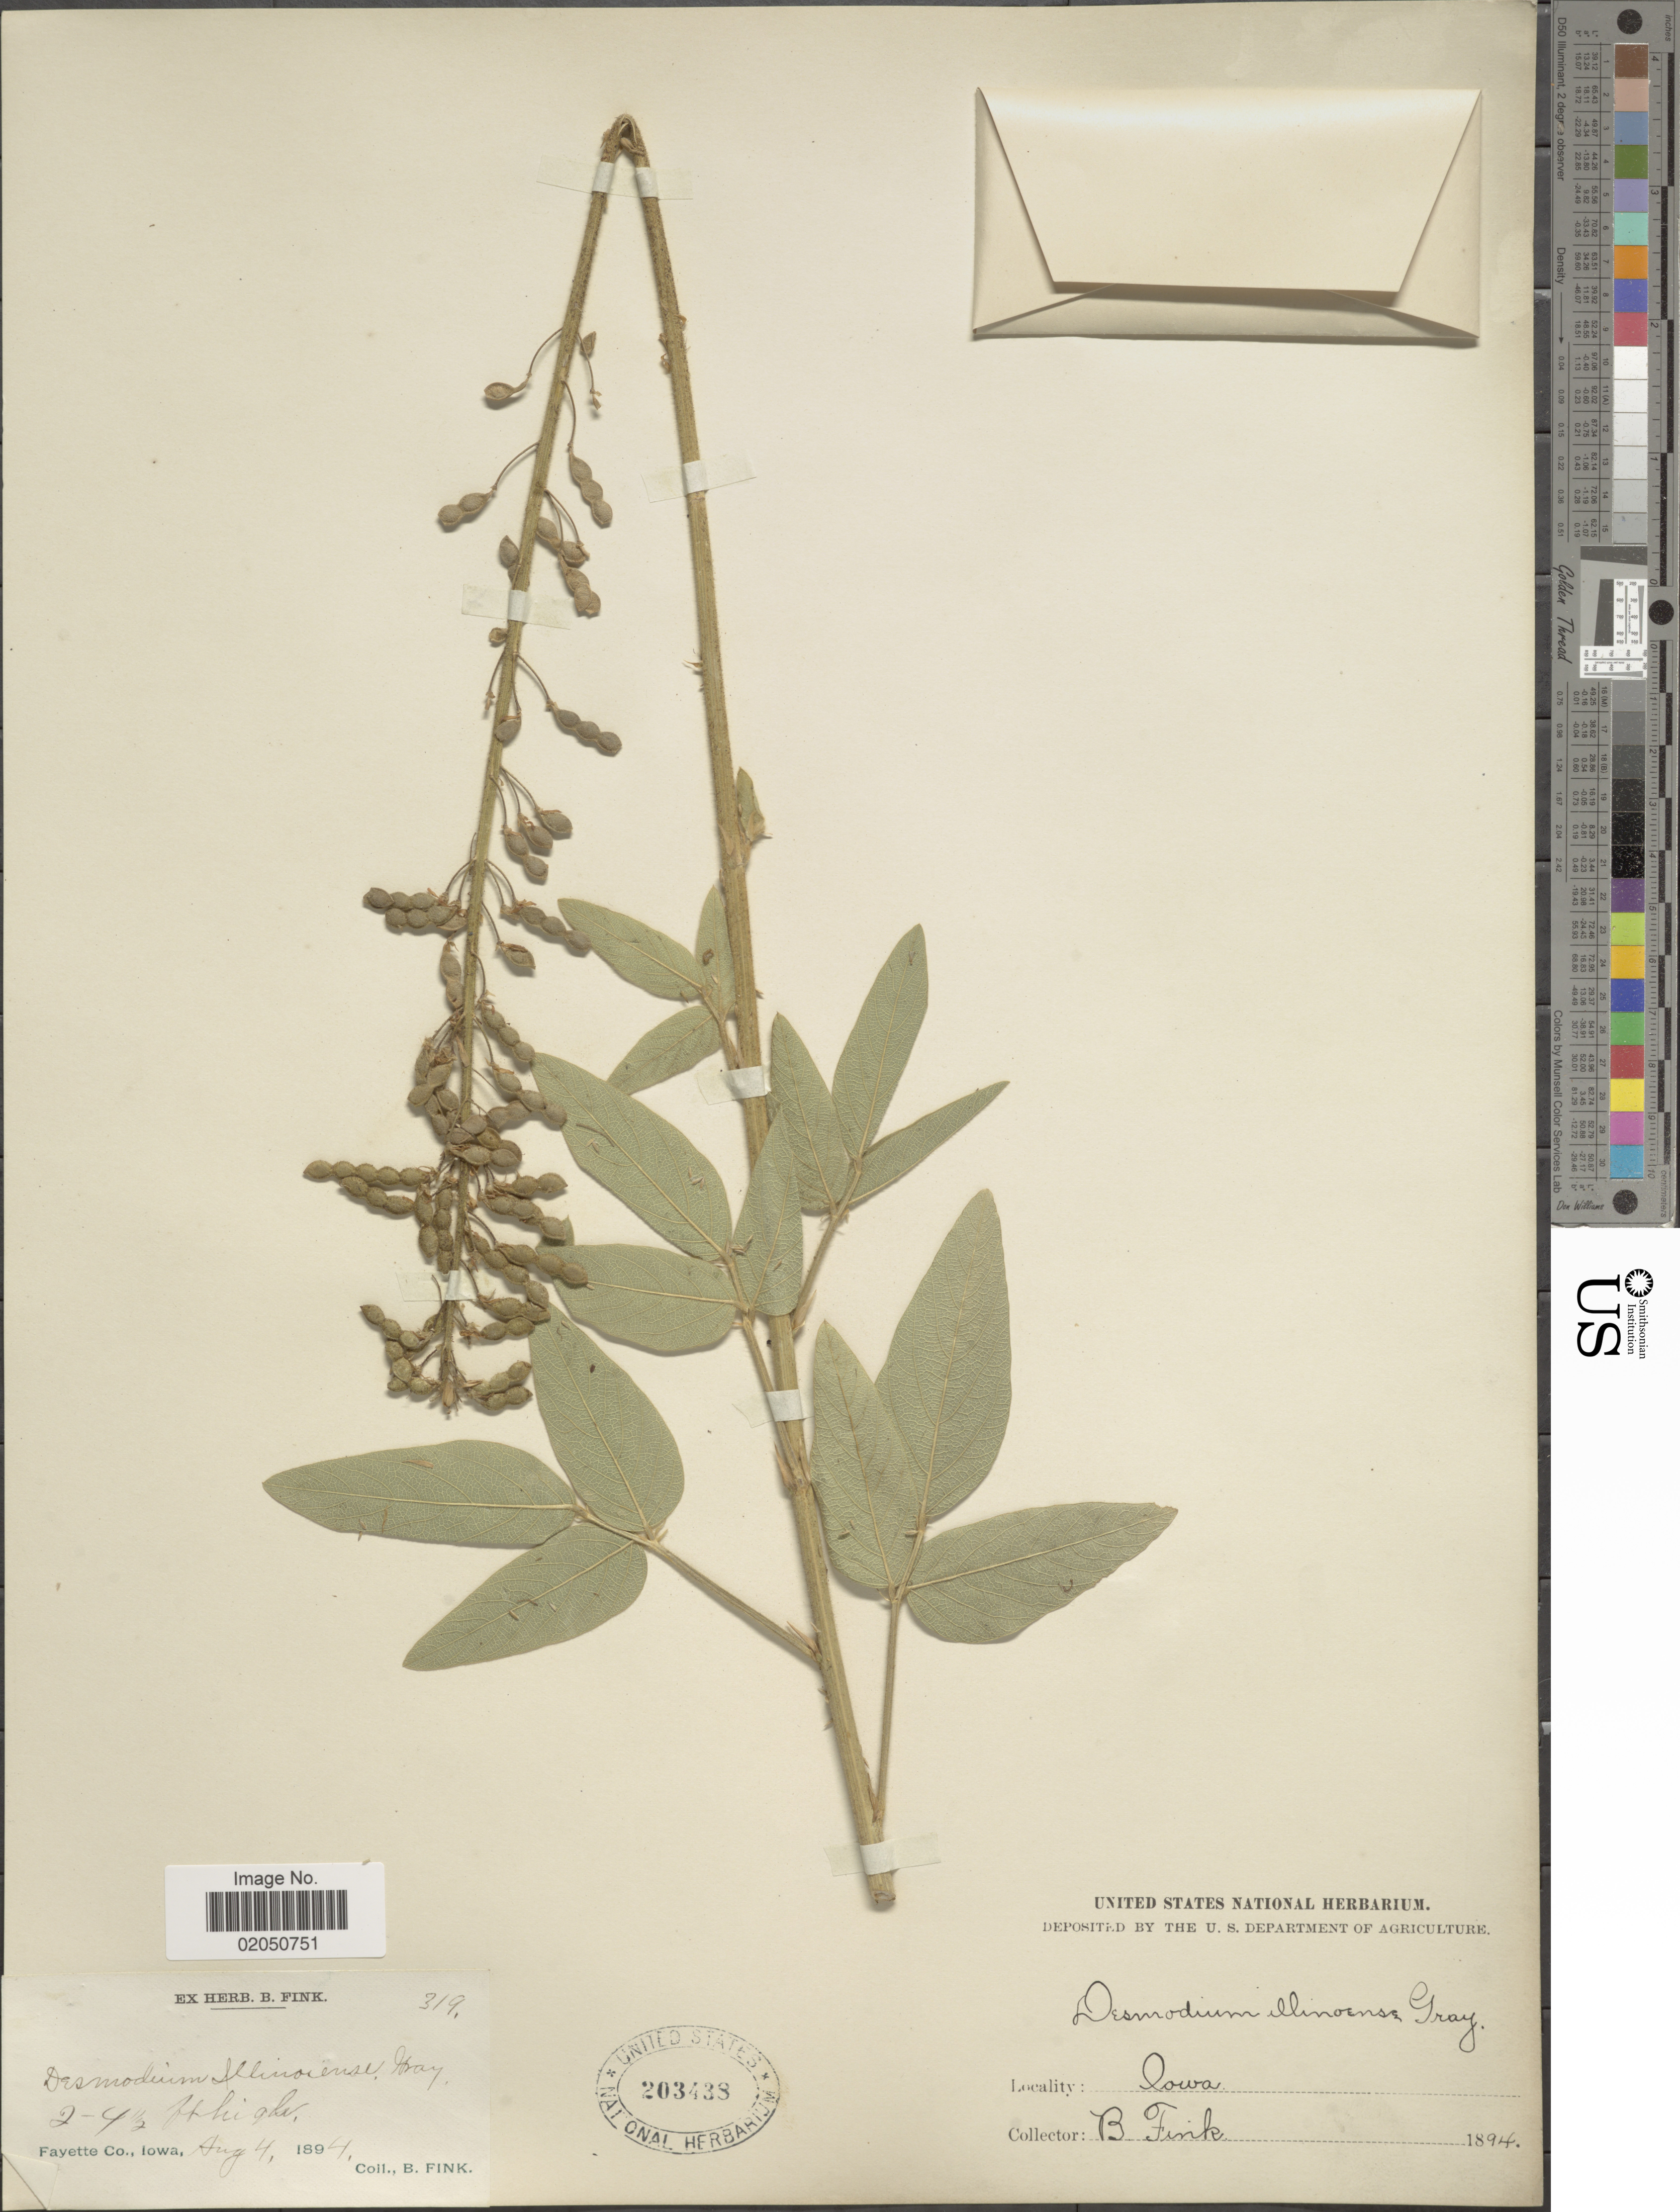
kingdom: Plantae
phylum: Tracheophyta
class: Magnoliopsida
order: Fabales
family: Fabaceae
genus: Desmodium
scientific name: Desmodium illinoense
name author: A. Gray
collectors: B. Fink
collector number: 319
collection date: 1894-08-04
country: United States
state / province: Iowa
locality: Fayette Co.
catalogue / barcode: US 203438